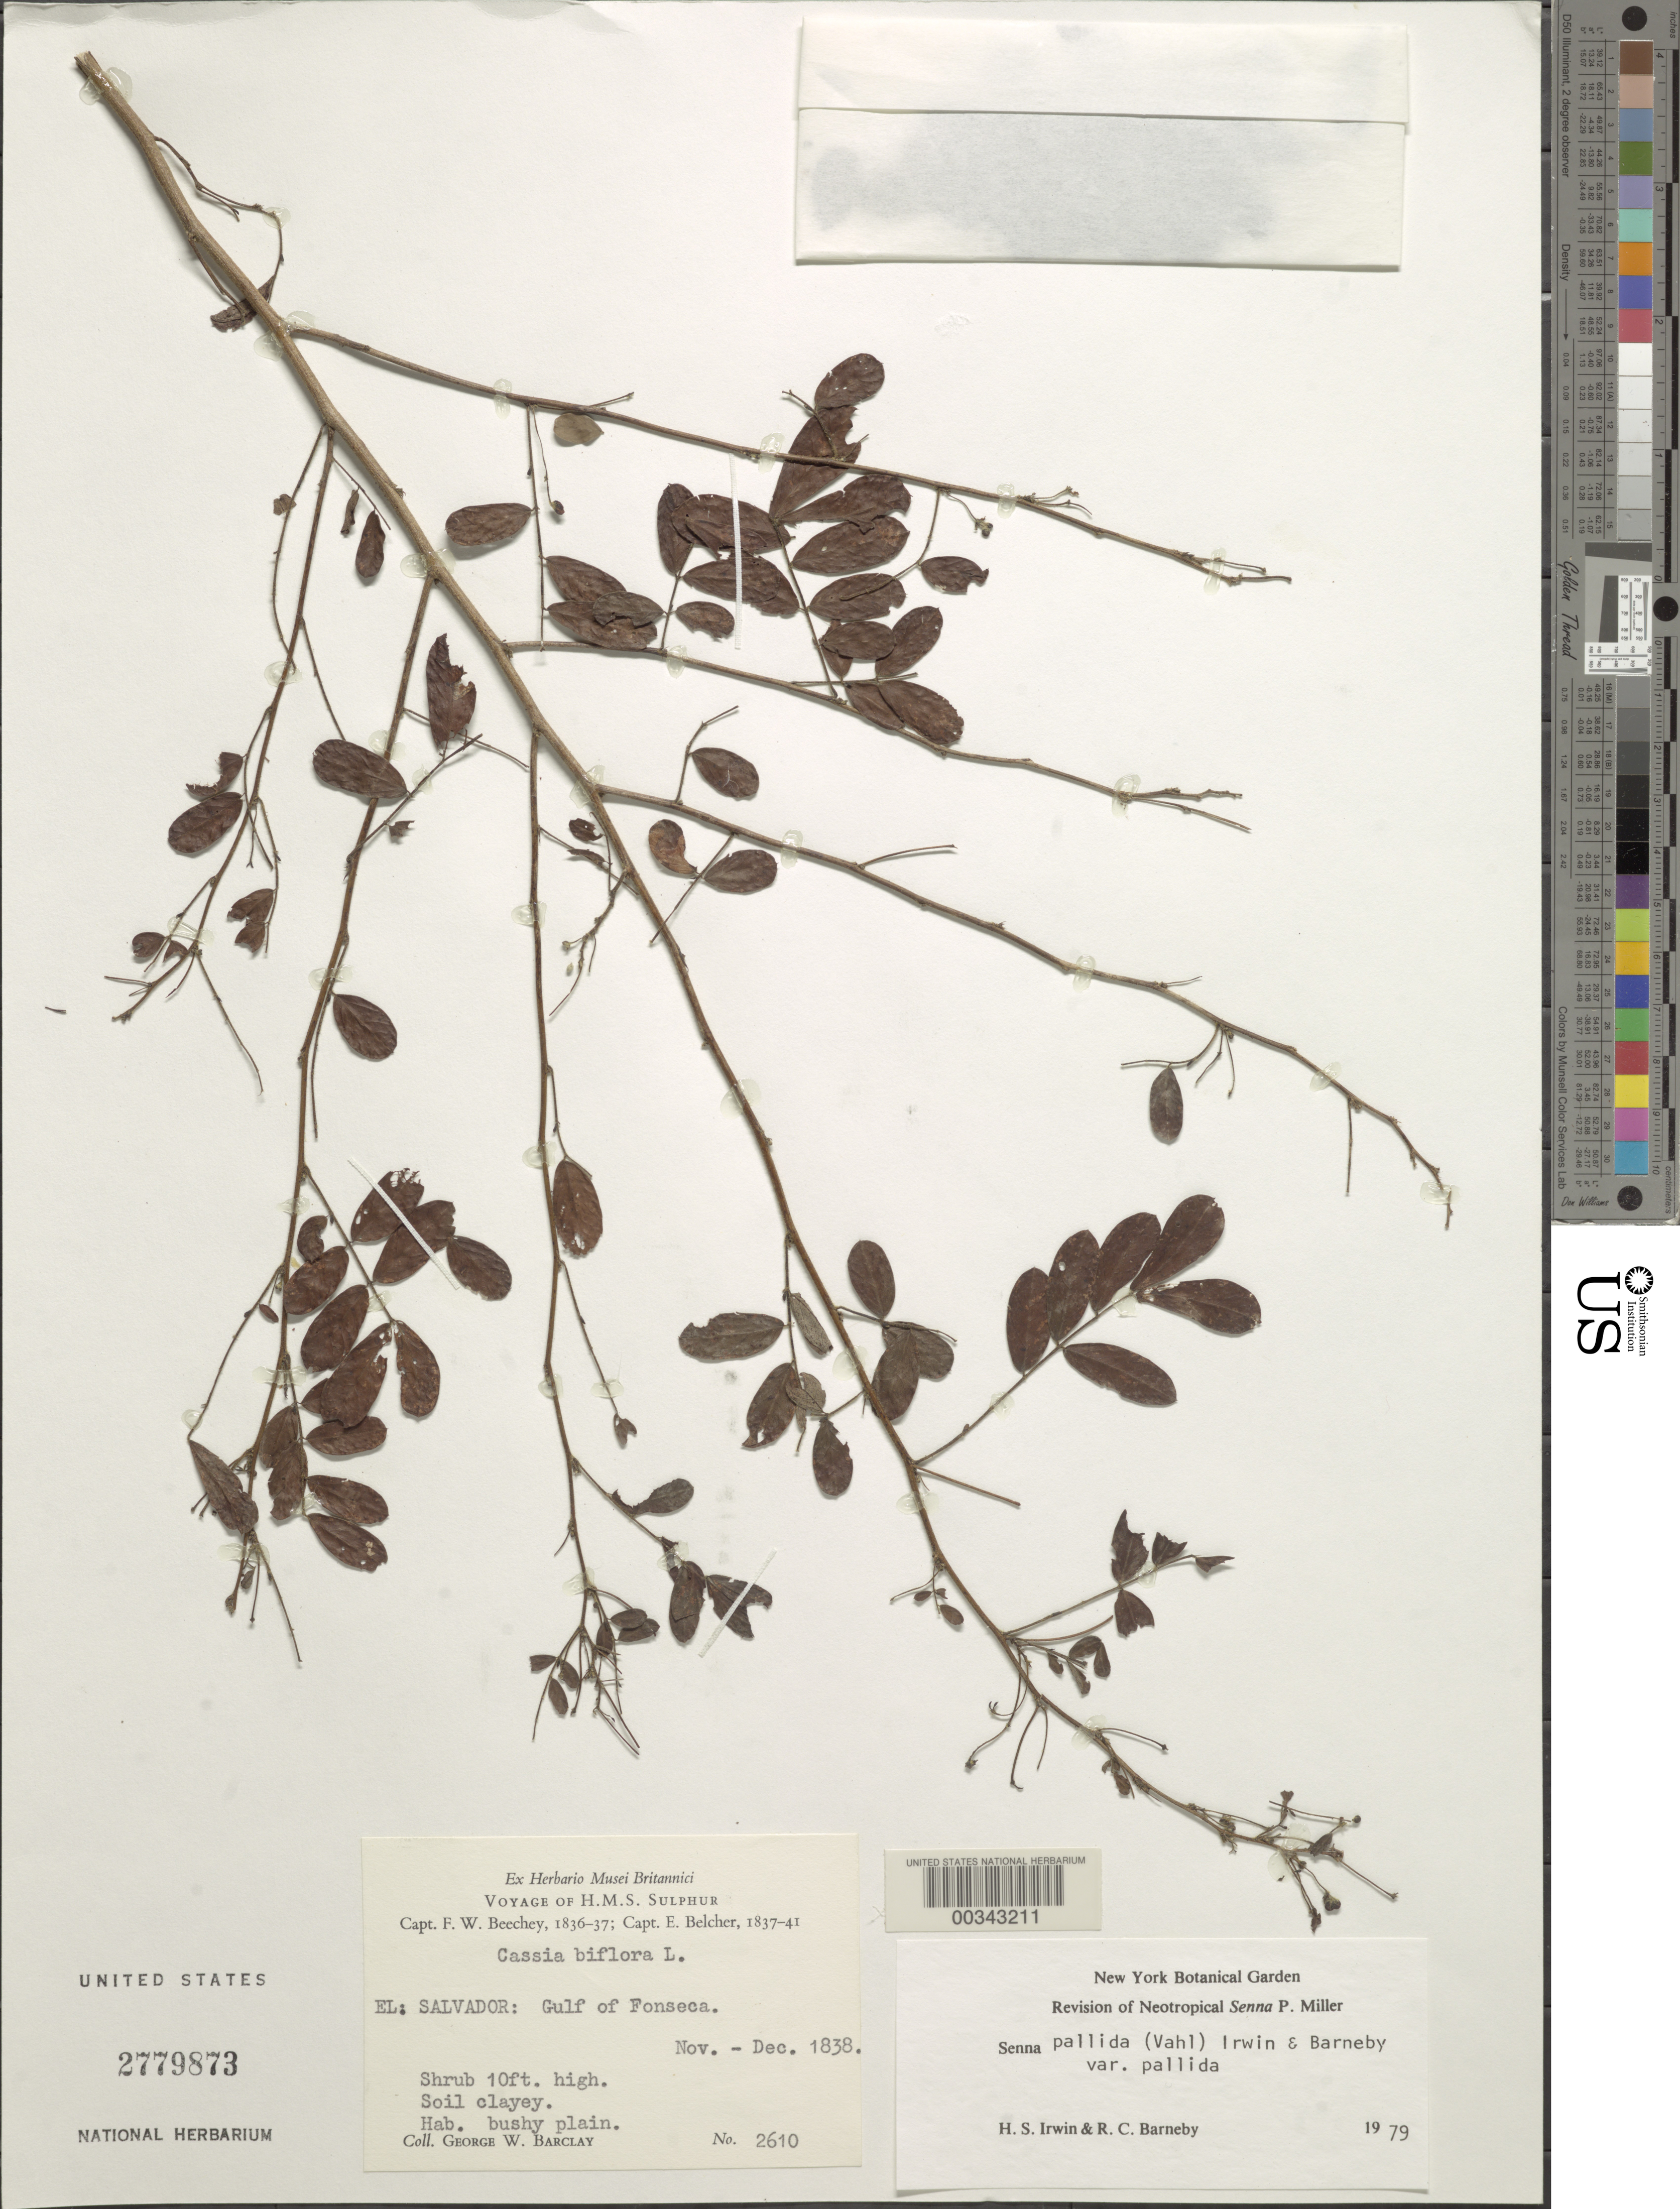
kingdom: Plantae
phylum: Tracheophyta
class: Magnoliopsida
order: Fabales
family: Fabaceae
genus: Senna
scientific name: Senna pallida var. pallida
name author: (Vahl) H.S. Irwin & Barneby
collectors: G. W. Barclay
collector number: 2610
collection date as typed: Nov 1838 to -- Dec 1838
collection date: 1838-11/1838-12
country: El Salvador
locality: Gulf of fonseca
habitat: Soil clayey; bushy plain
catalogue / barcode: US 2779873